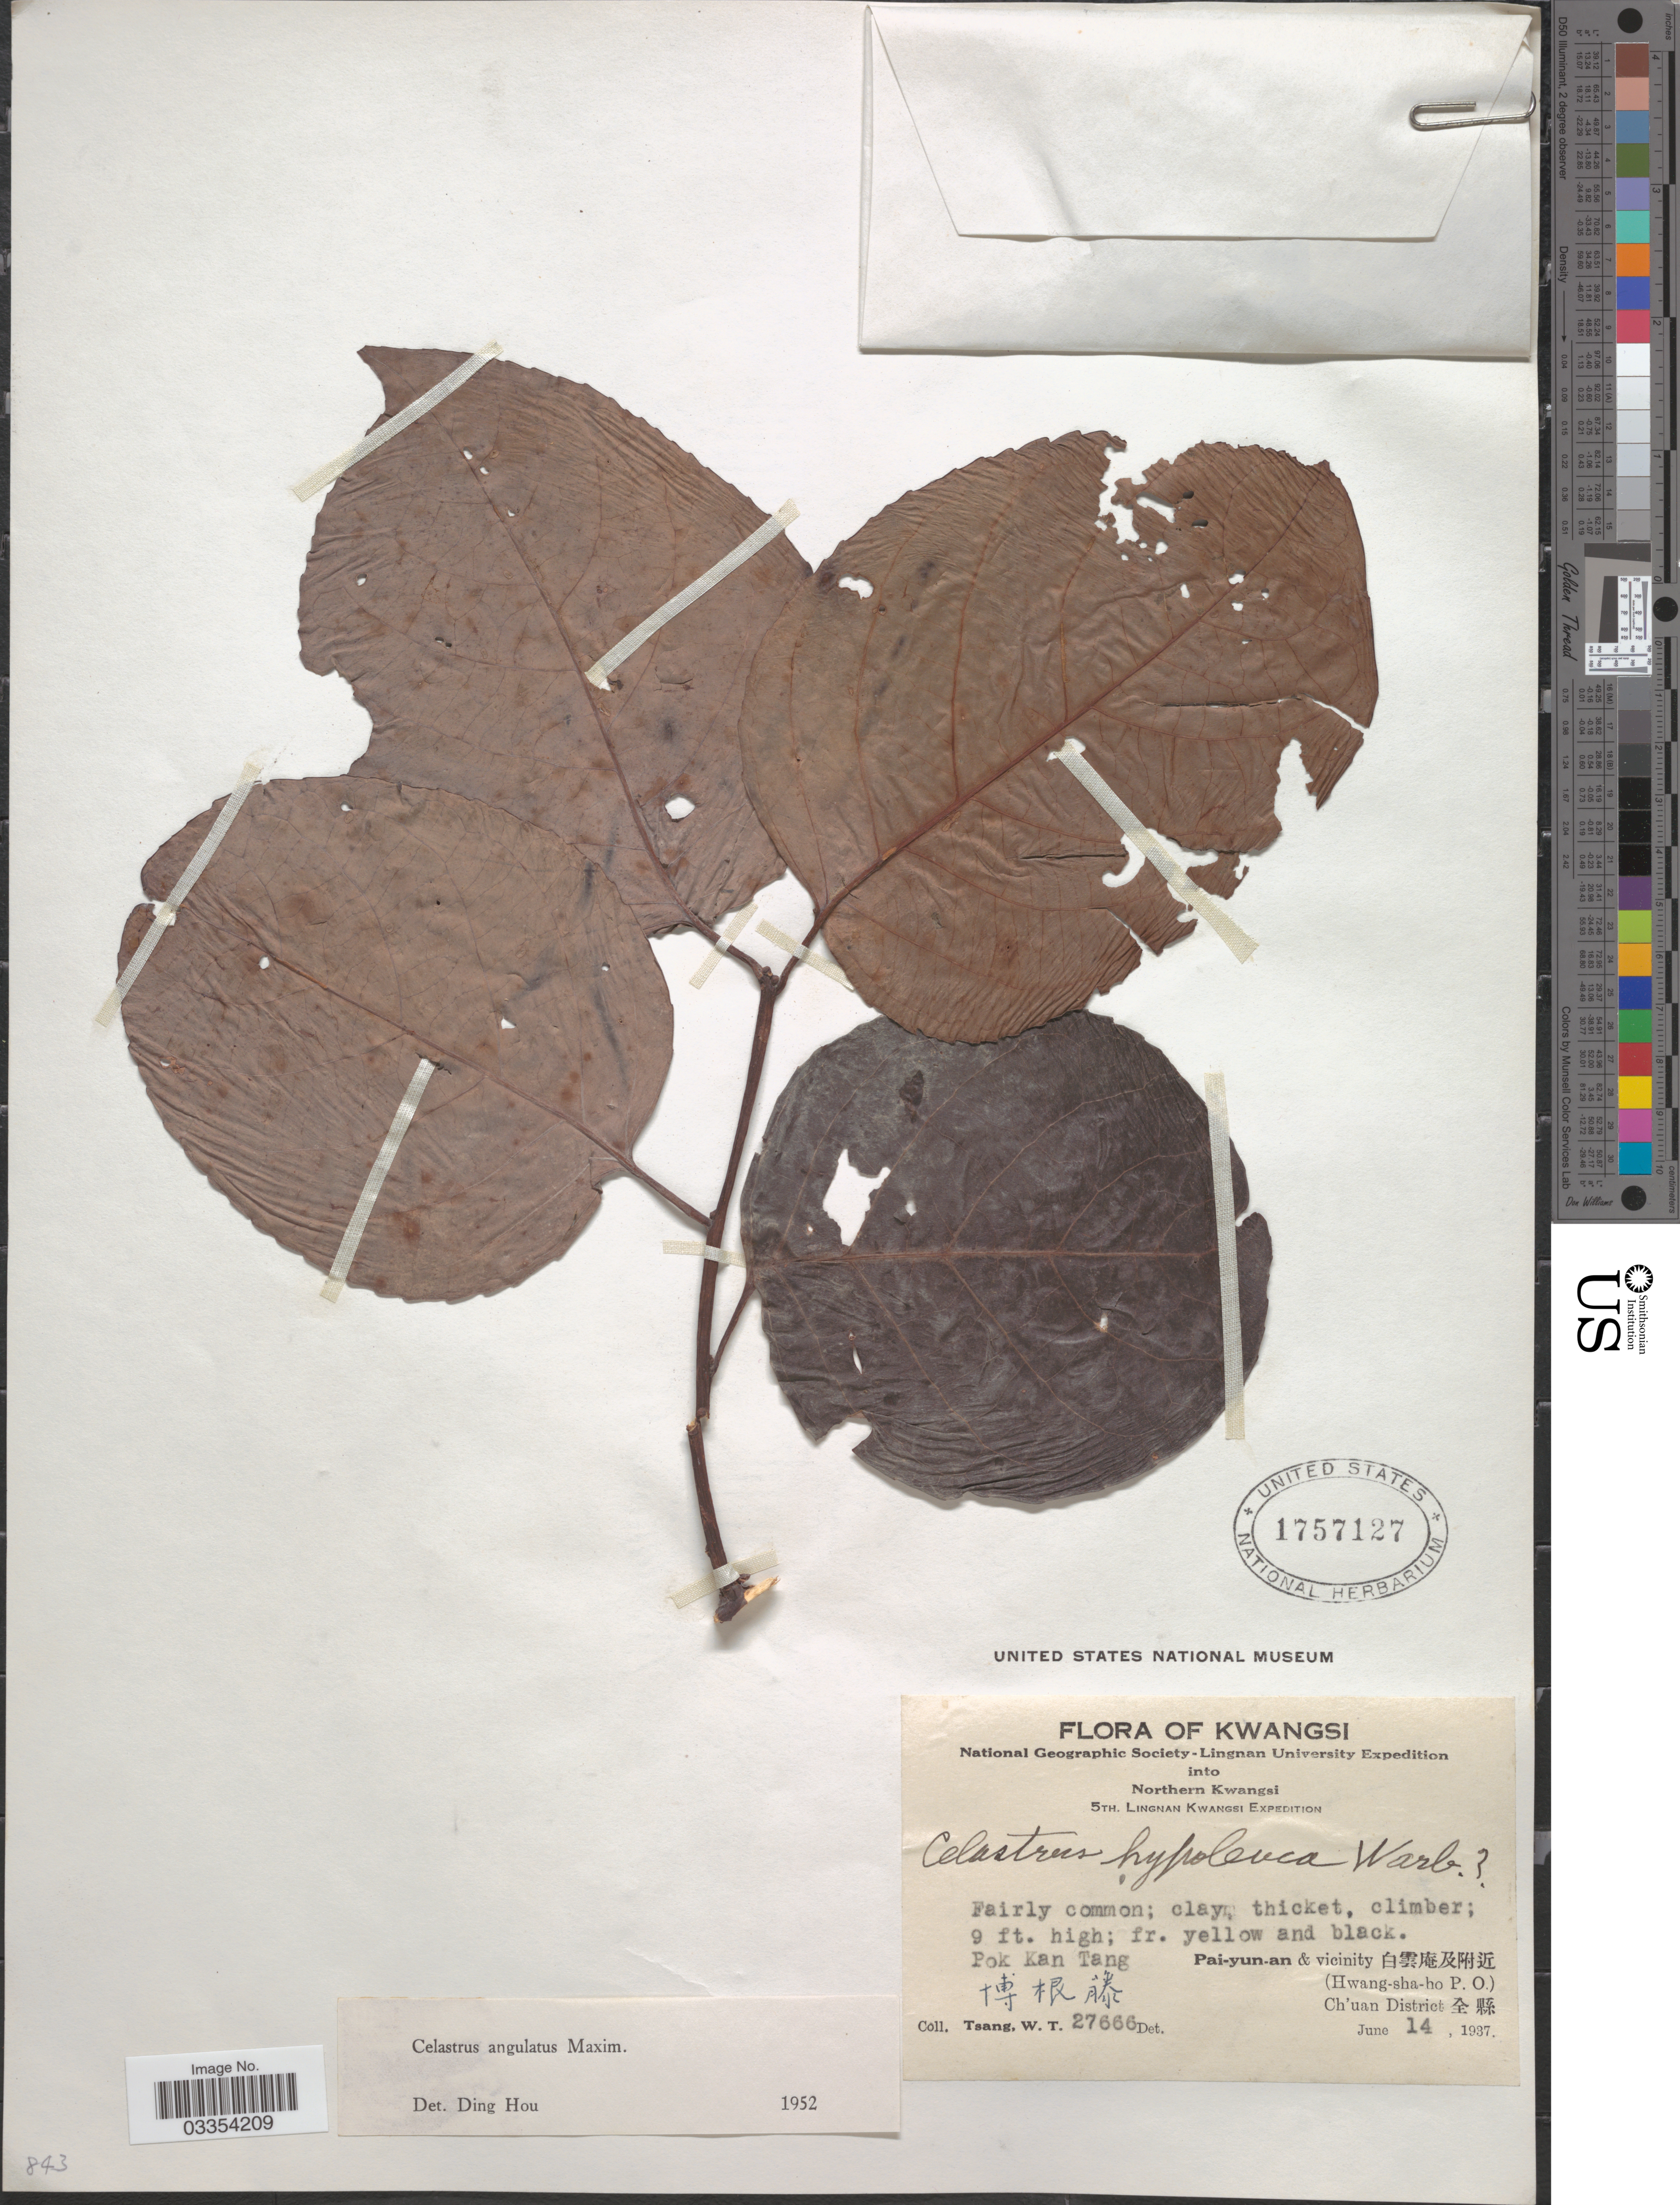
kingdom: Plantae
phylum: Tracheophyta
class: Magnoliopsida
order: Celastrales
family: Celastraceae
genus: Celastrus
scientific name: Celastrus angulatus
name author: Maxim.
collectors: W. T. Tsang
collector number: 27666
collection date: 1937-06-14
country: China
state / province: Guangxi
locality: kKan Tang.[unsure placement] Pai-yun-an & vicinity (Hwang-sha-ho P. O.) Ch'uan District .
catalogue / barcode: US 1757127